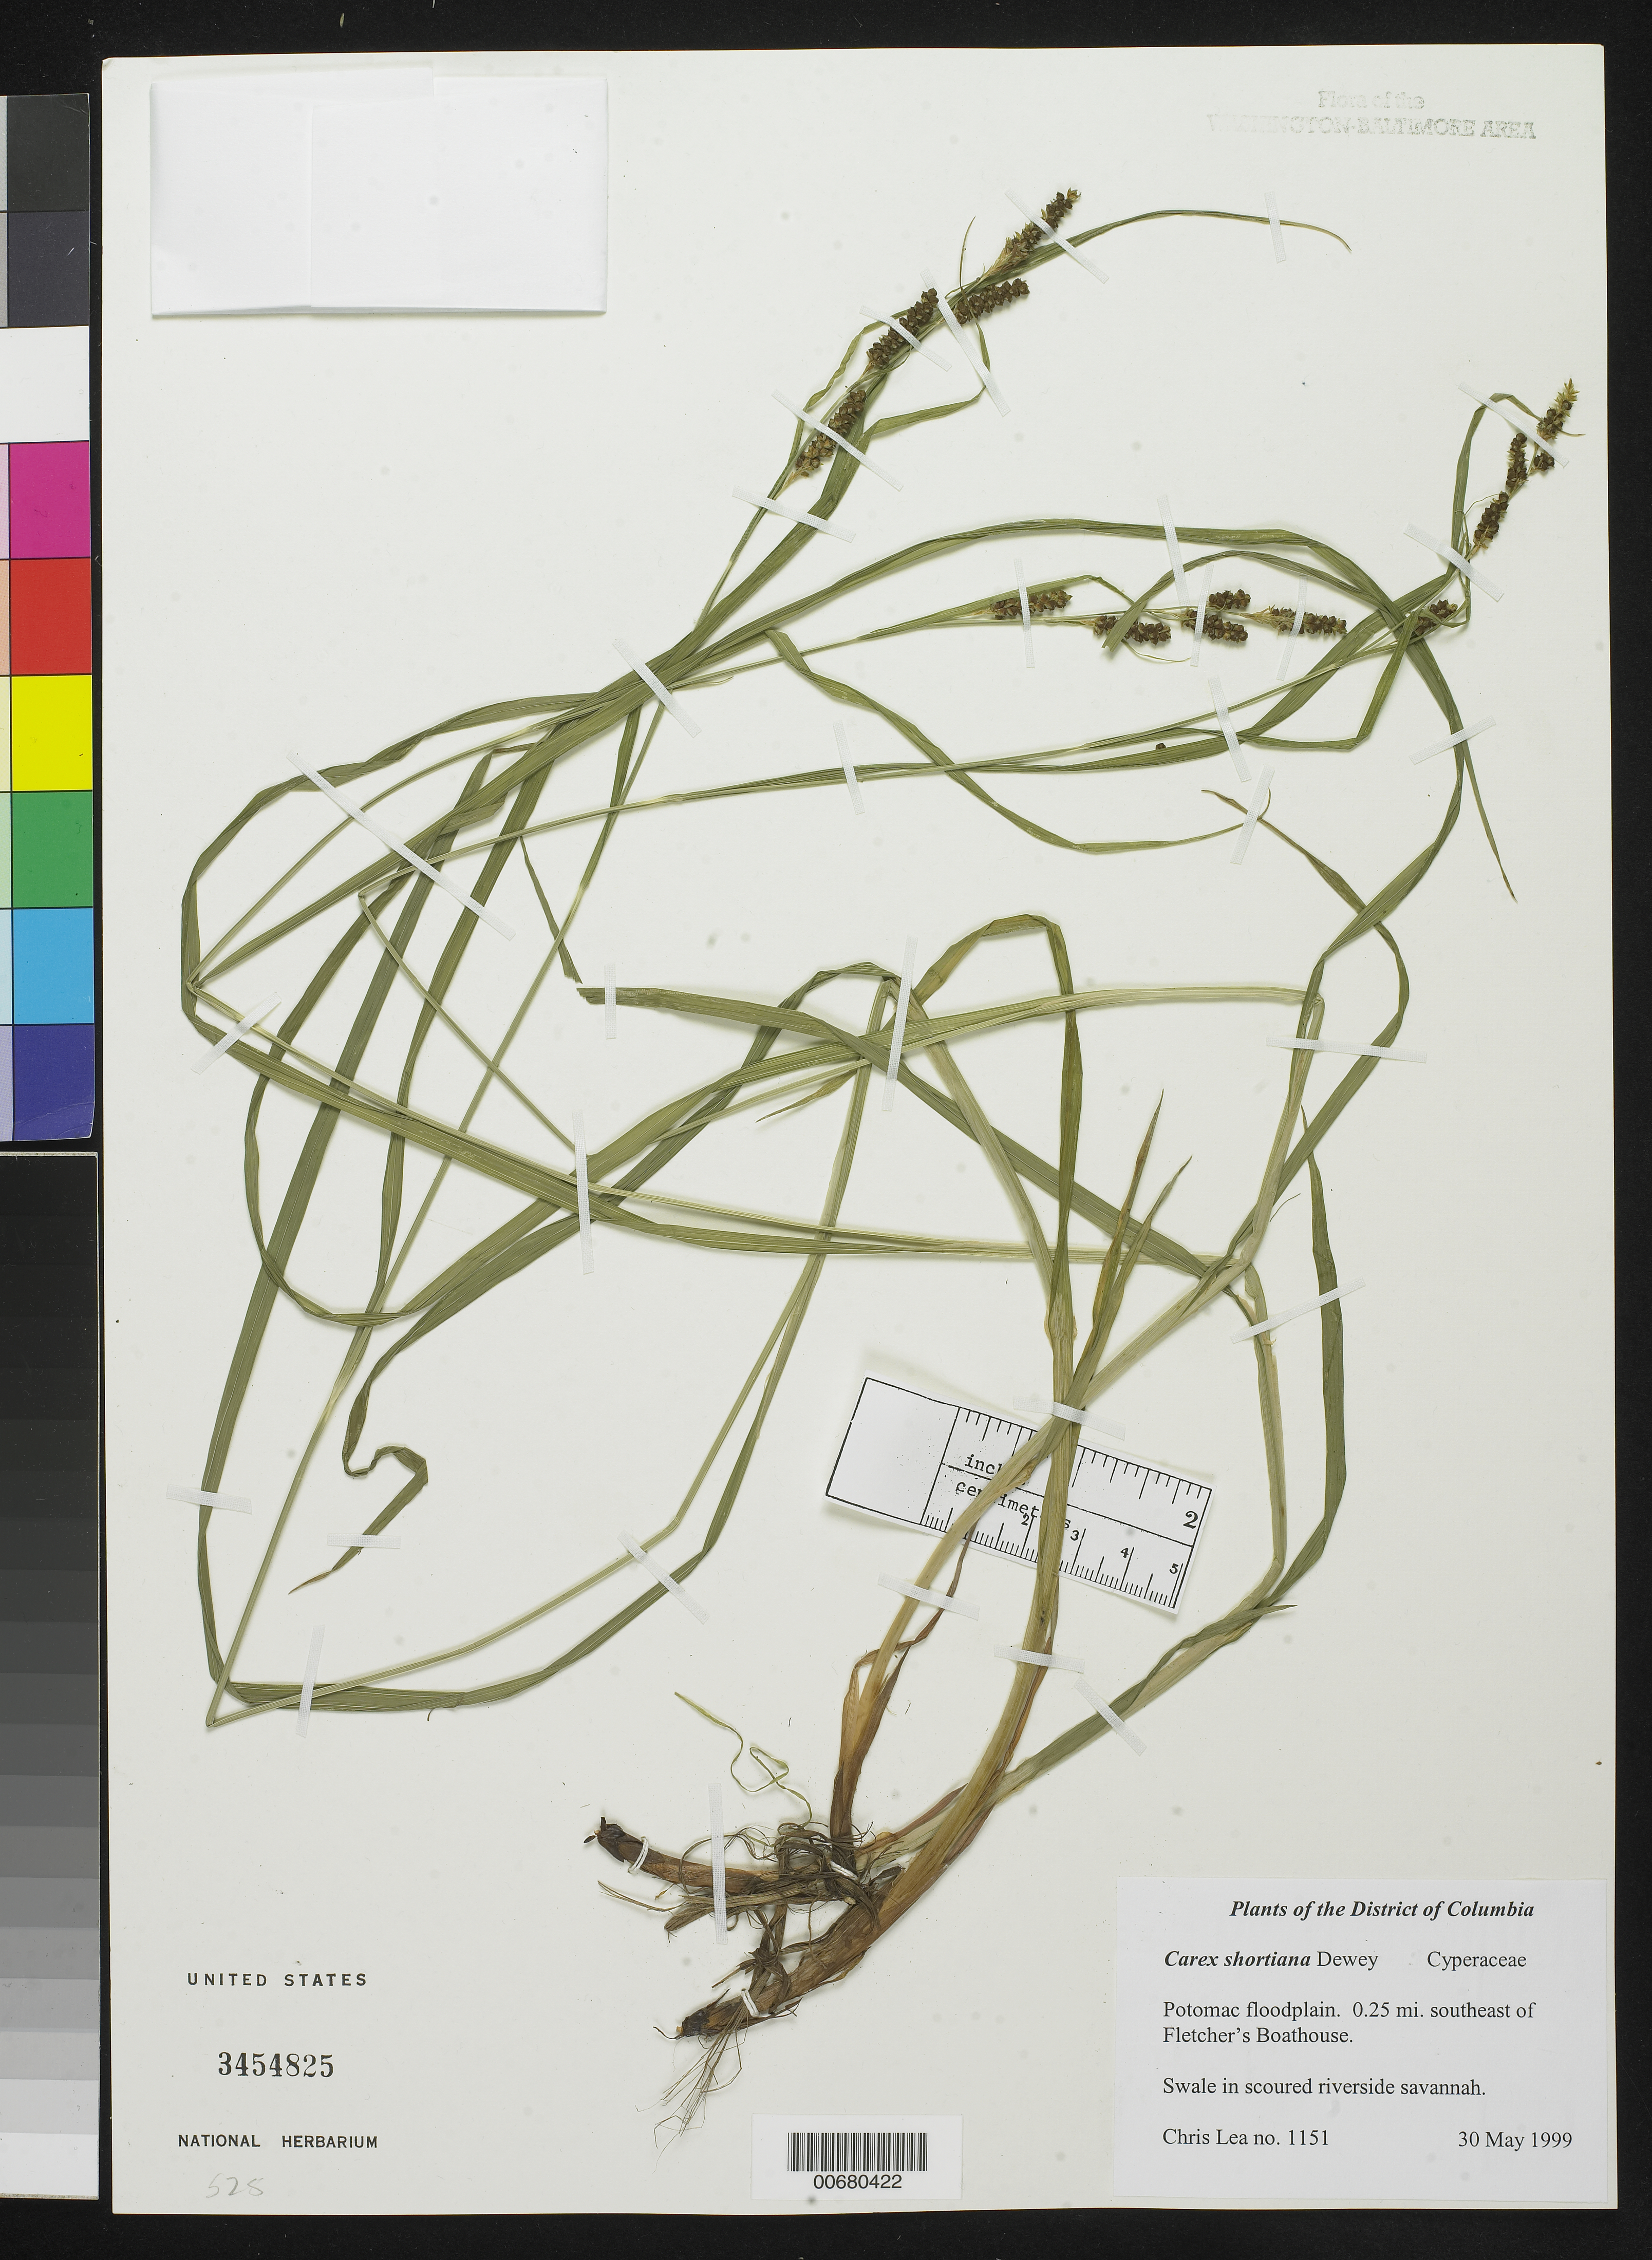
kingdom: Plantae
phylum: Tracheophyta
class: Liliopsida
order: Poales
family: Cyperaceae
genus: Carex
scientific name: Carex shortiana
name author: Dewey & Torr.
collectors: C. Lea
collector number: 1151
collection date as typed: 30 May 1999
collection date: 1999-05-30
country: United States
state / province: District of Columbia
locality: Along Potomac River, 0.25 mi. southeast of Fletcher's Boathouse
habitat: Swale in scoured riverside savannah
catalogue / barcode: US 3454825